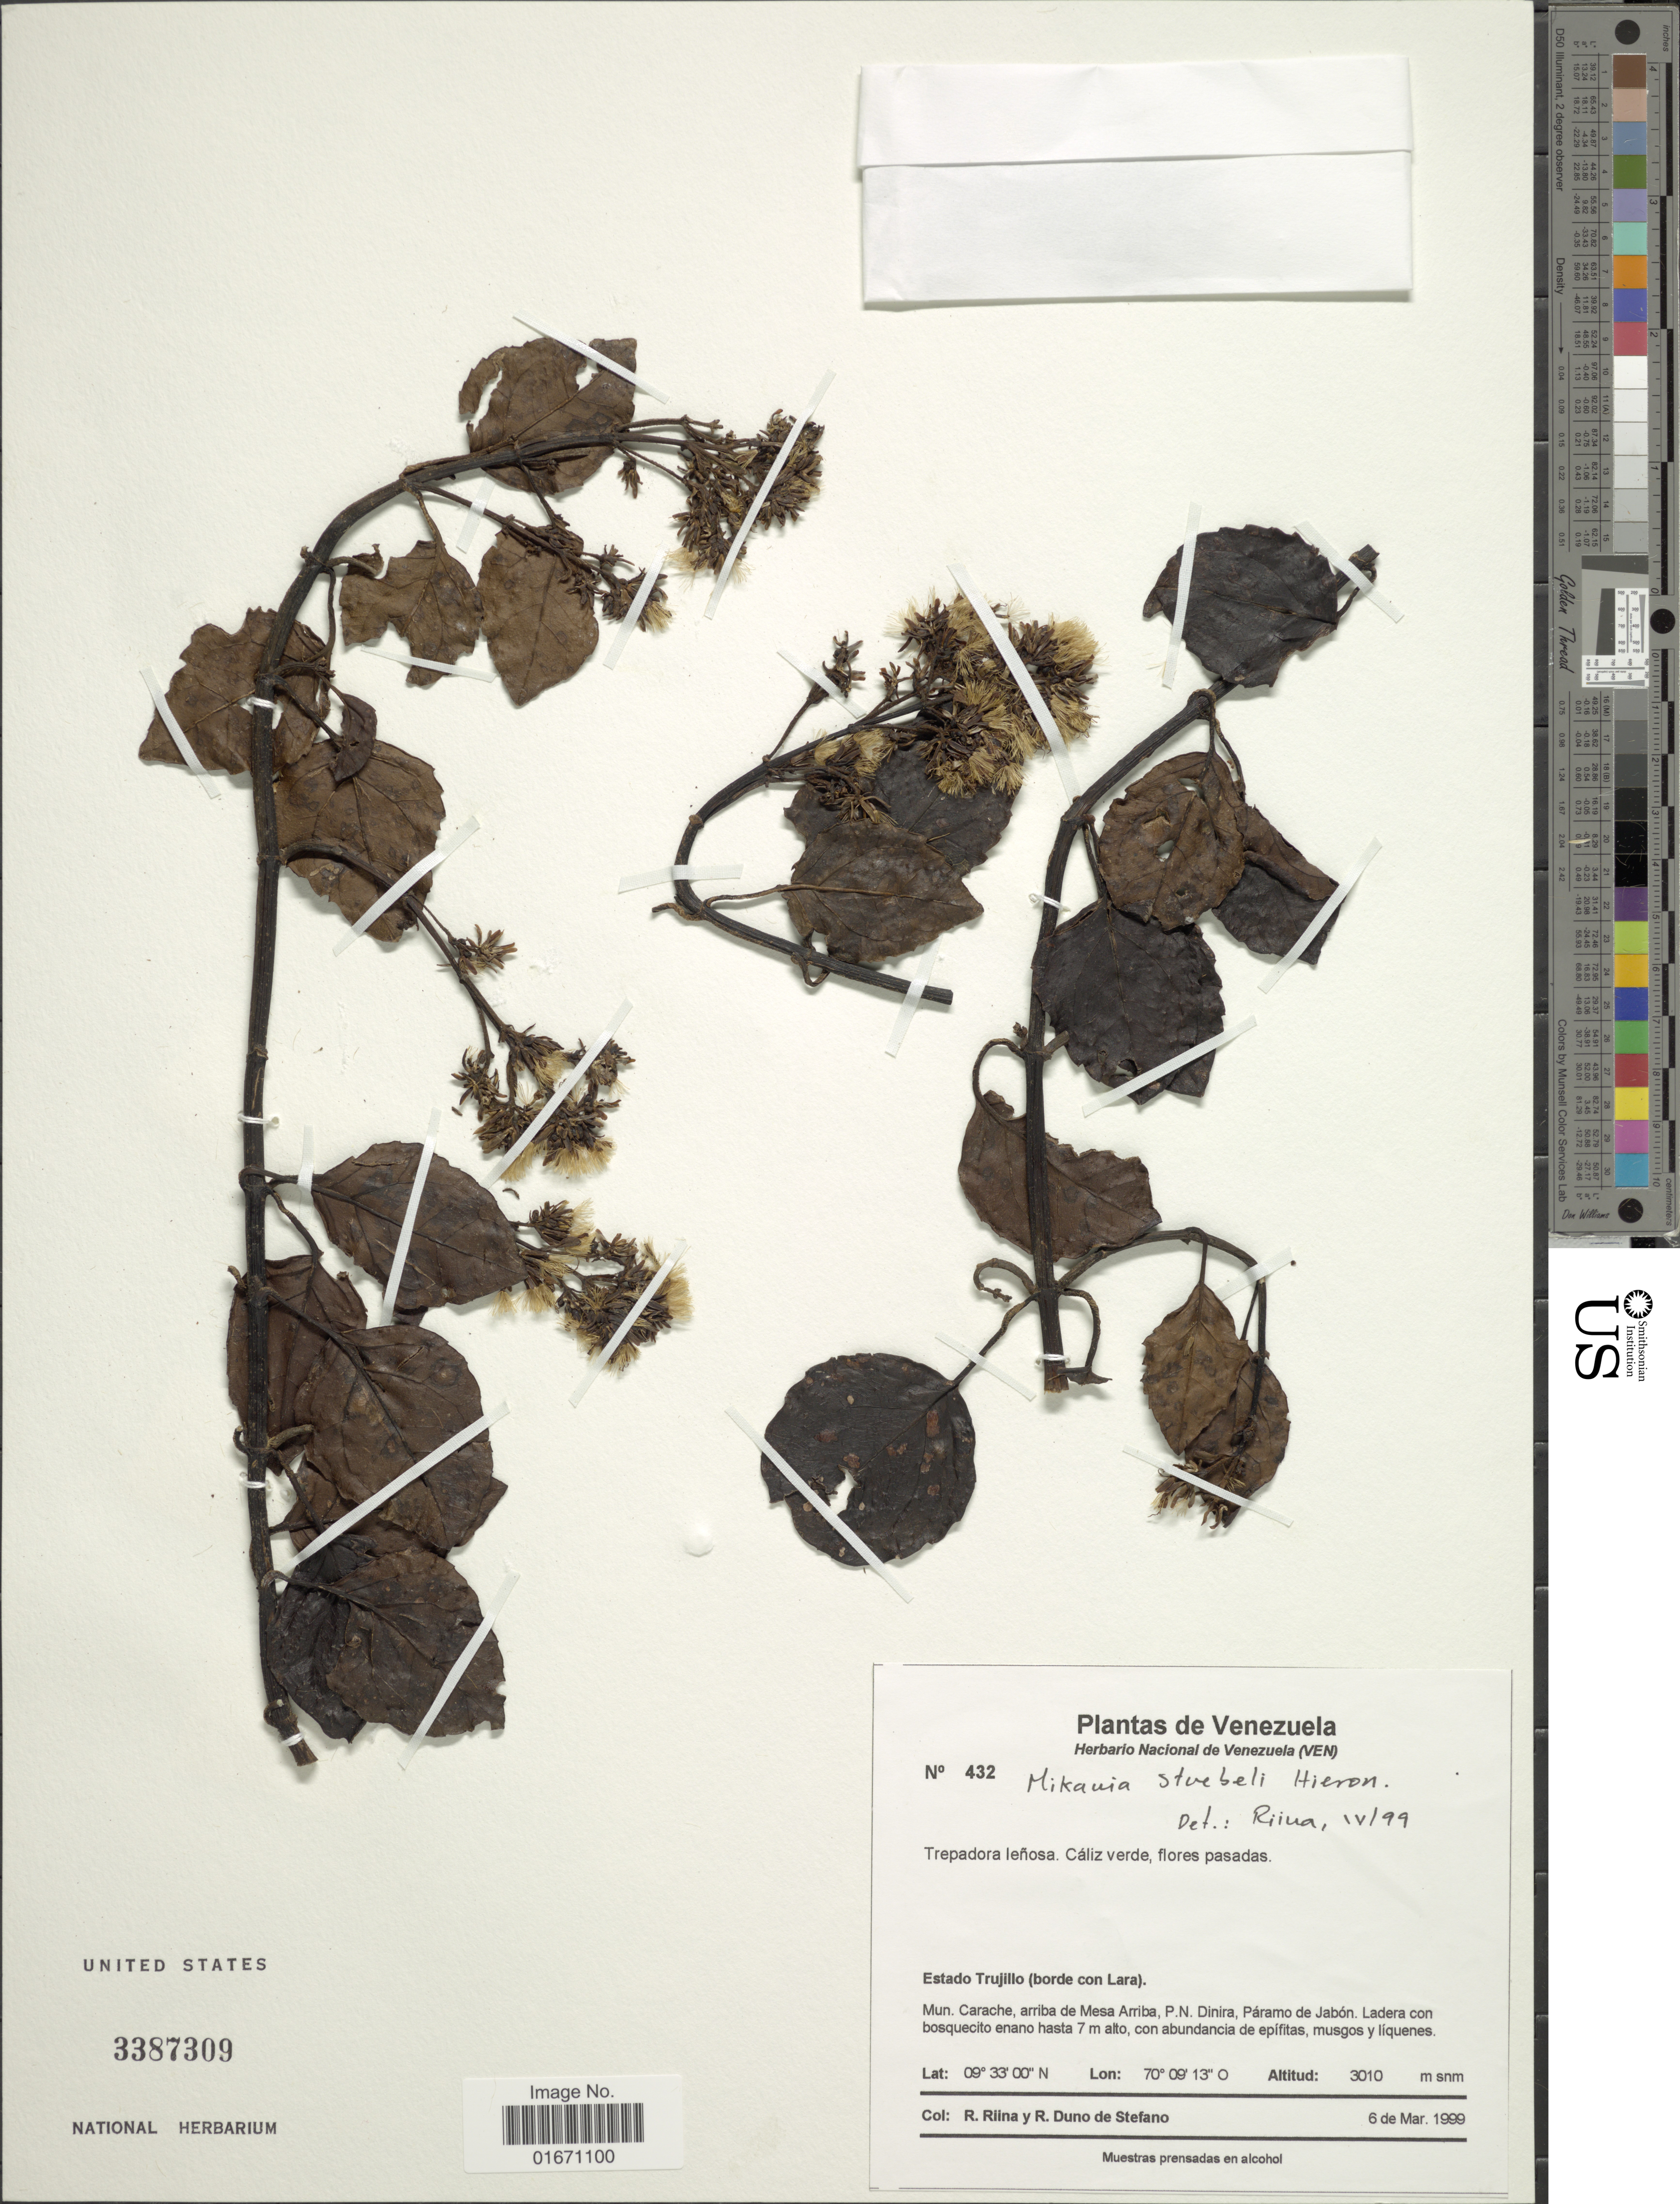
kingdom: Plantae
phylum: Tracheophyta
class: Magnoliopsida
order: Asterales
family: Asteraceae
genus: Mikania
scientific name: Mikania stuebelii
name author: Hieron.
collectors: R. Riina & R. Duno de Stefano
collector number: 432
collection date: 1999-03-06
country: Venezuela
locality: Estado Trujillo (borde con Lara), Mun. Carache, arriba de Mesa Arriba, P. N. Dinira, Paramo de Jabon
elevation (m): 3010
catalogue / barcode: US 3387309